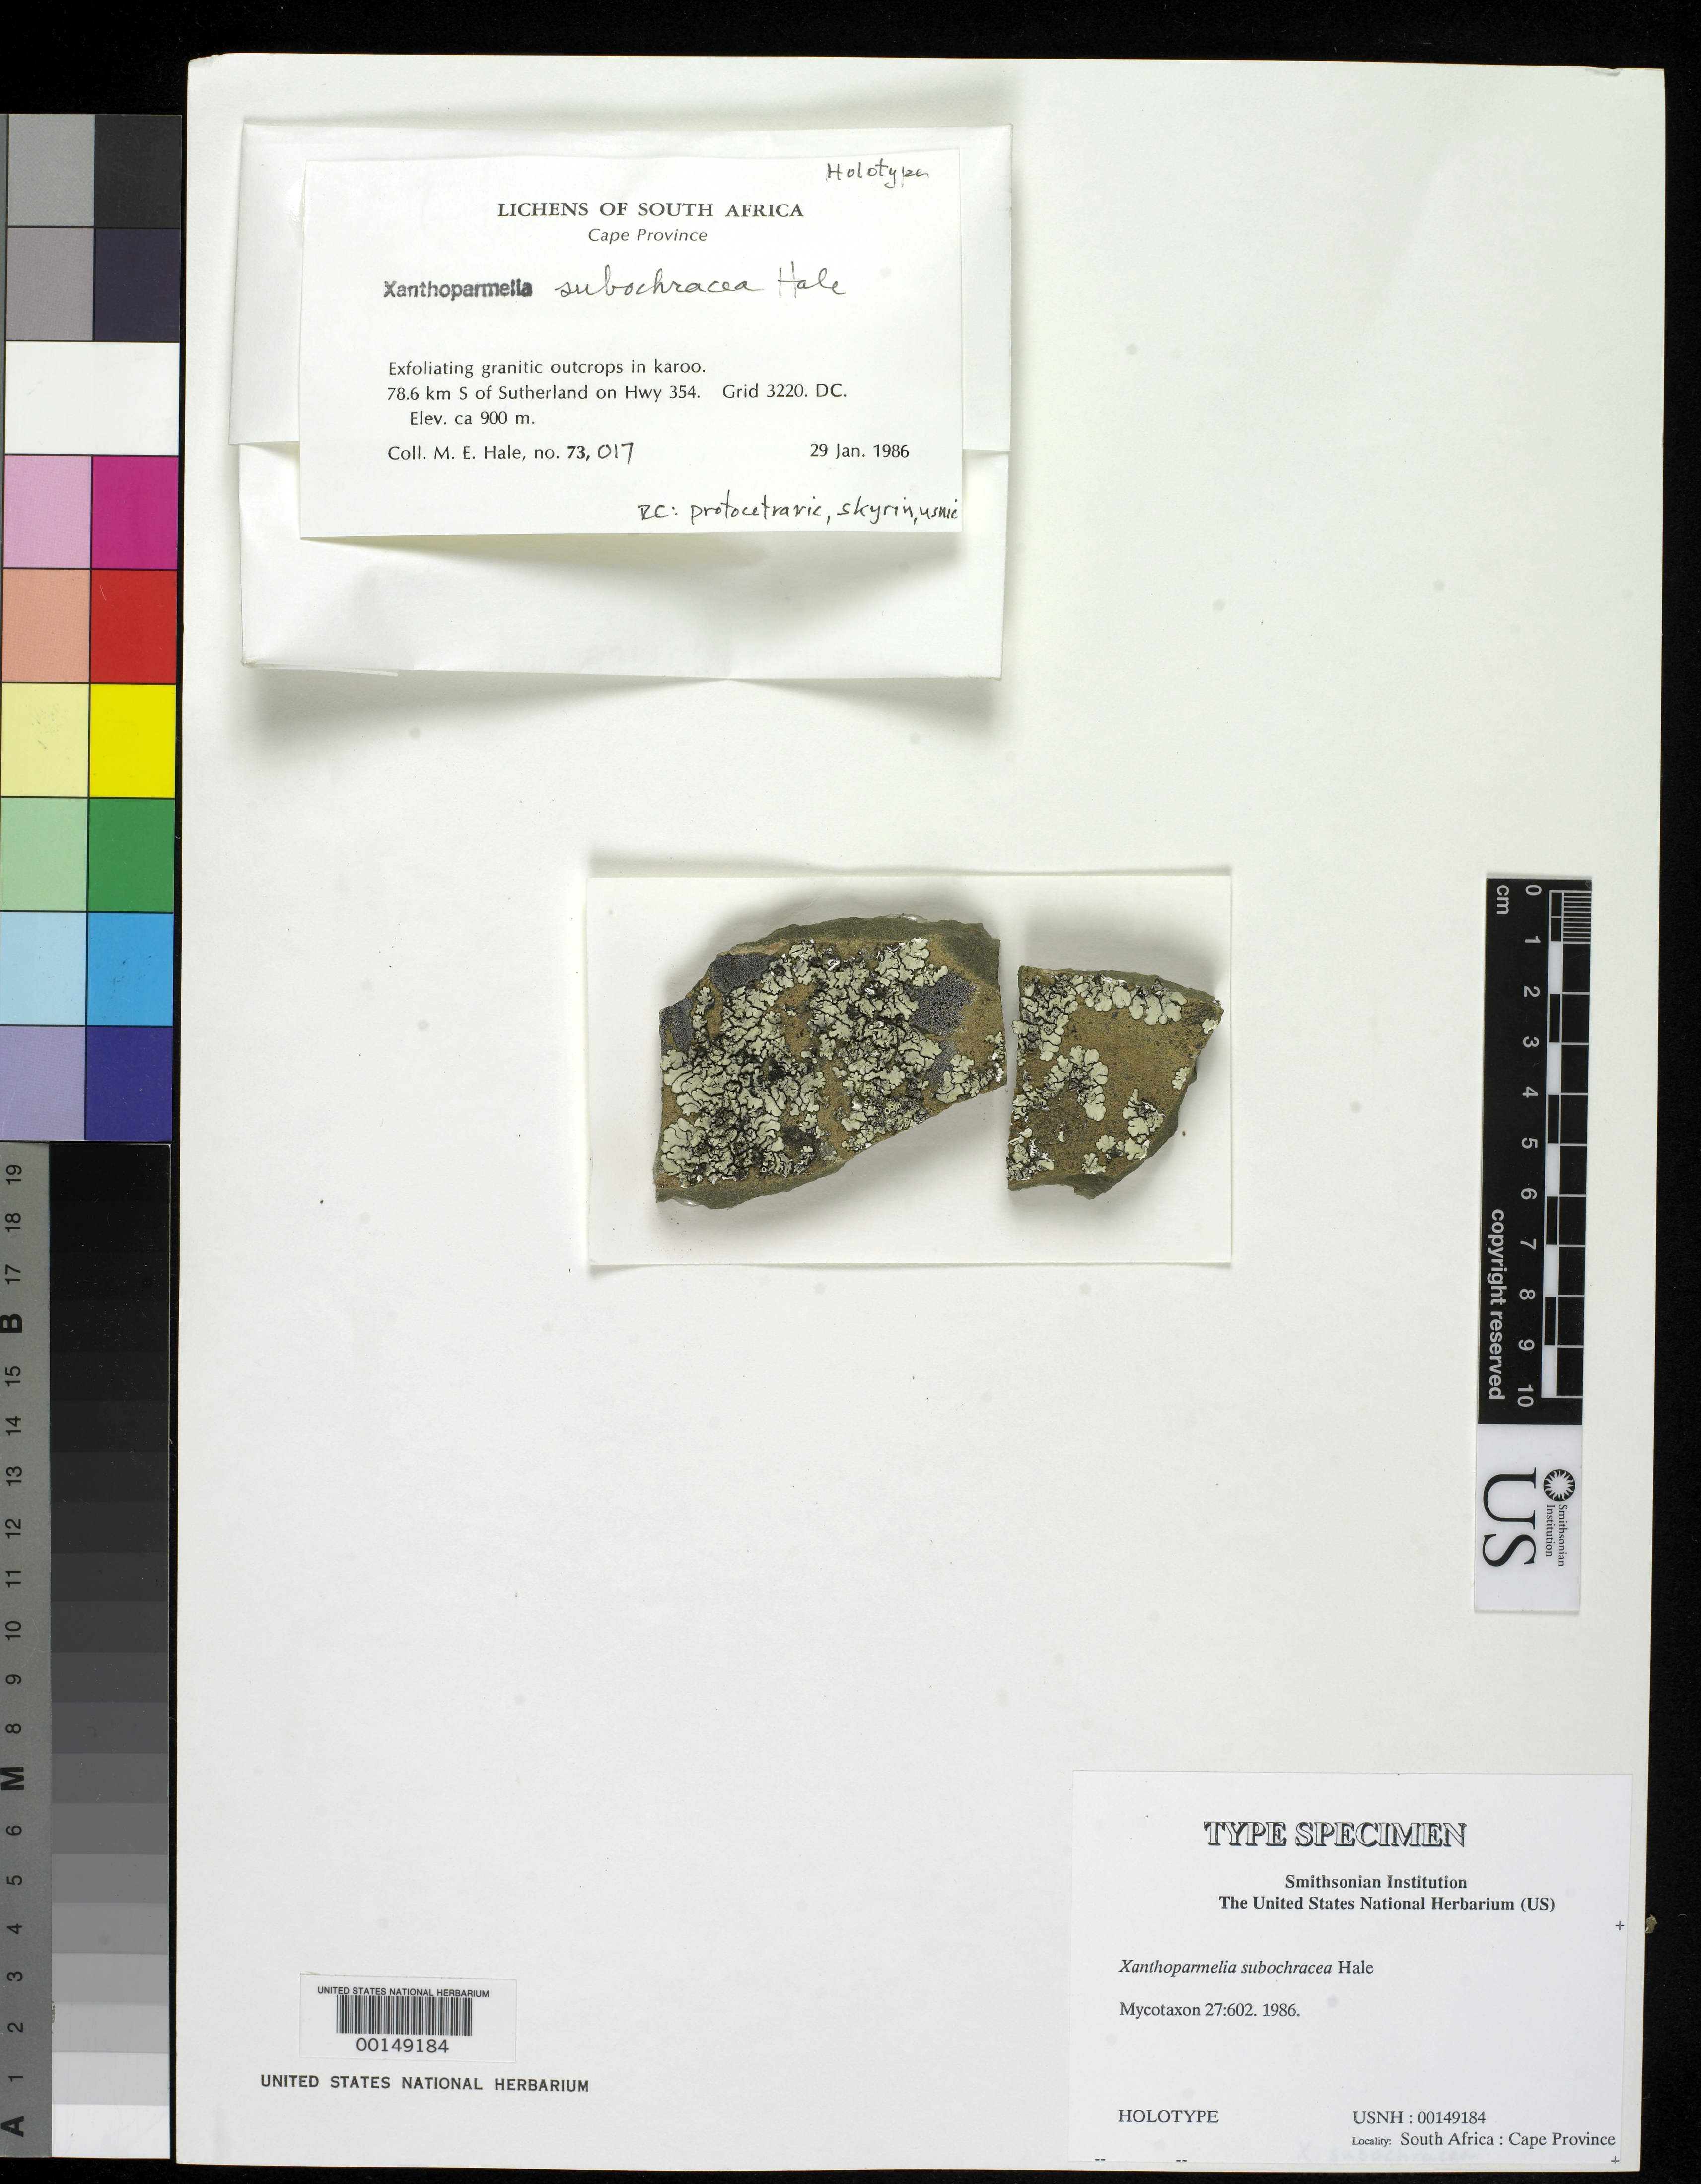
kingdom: Fungi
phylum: Ascomycota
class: Lecanoromycetes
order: Lecanorales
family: Parmeliaceae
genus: Xanthoparmelia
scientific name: Xanthoparmelia subochracea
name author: Hale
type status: Holotype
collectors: M. Hale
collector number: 73017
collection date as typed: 29 Jan 1986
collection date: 1986-01-29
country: South Africa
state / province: Western Cape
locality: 78.6 km S of Sutherland on Hwy 354, Grid 3220 DC, exfoliating granitic outcrops in karoo.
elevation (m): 900